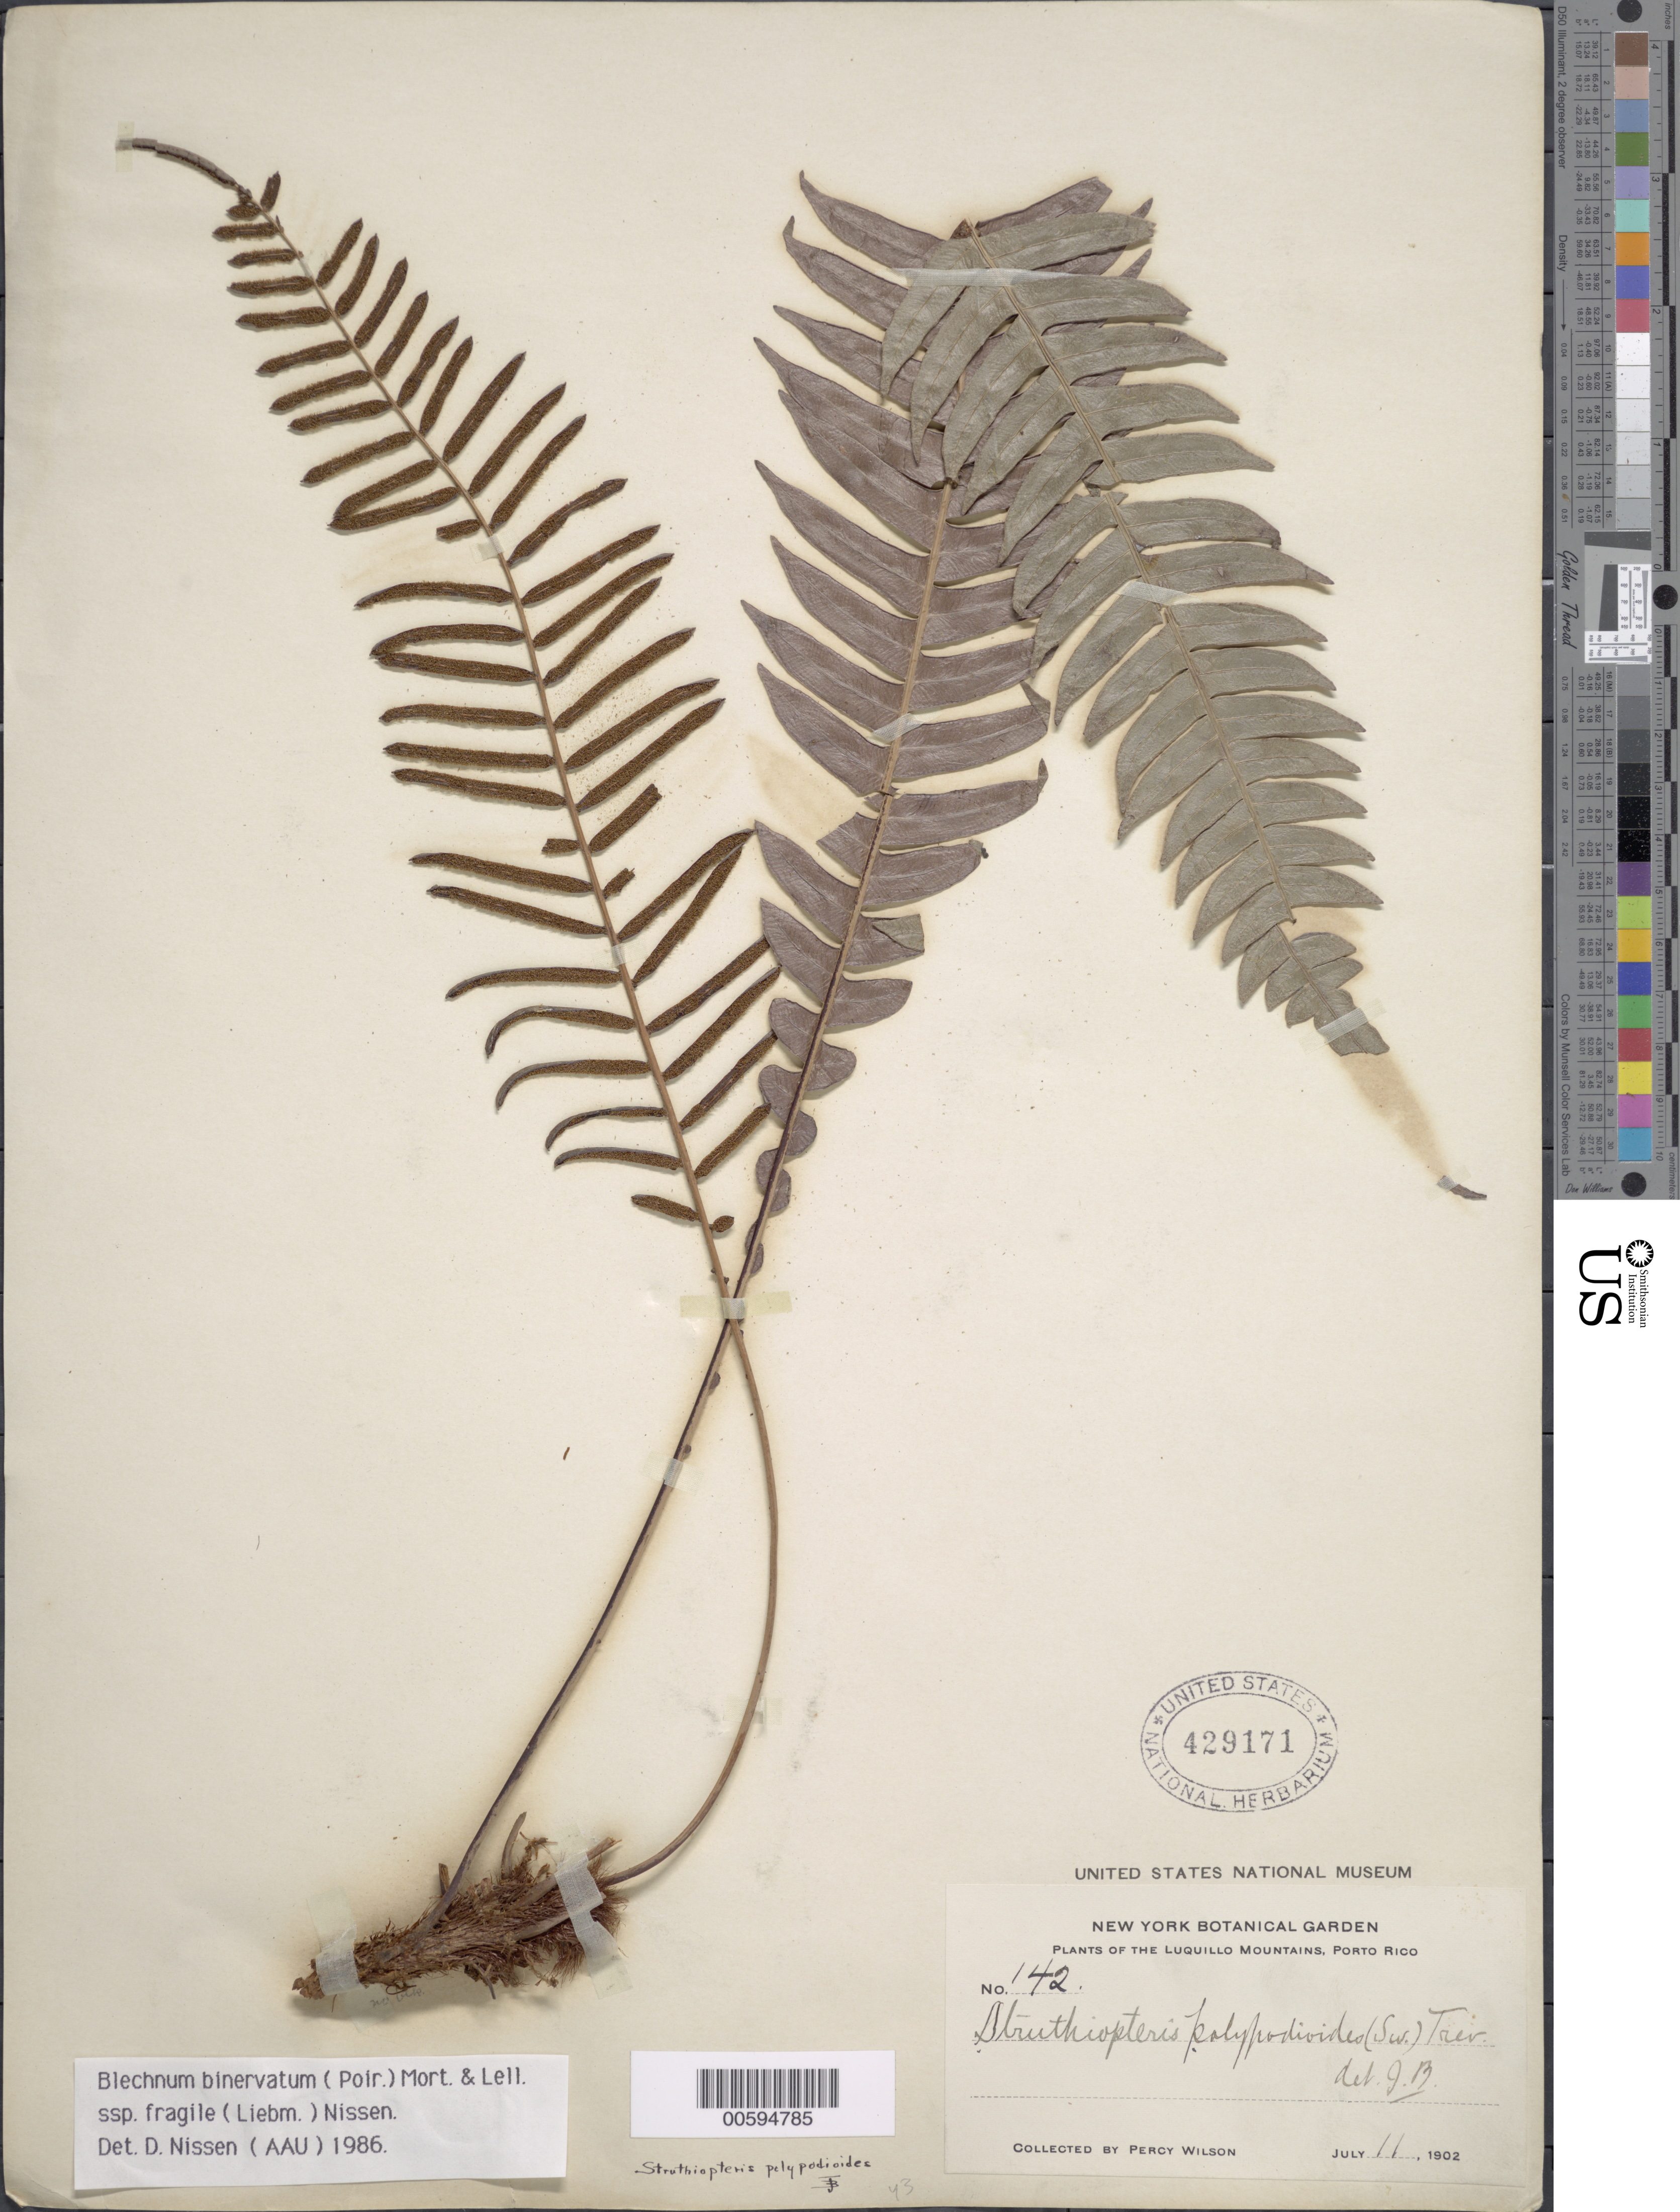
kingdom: Plantae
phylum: Tracheophyta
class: Polypodiopsida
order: Polypodiales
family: Blechnaceae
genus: Blechnum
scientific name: Blechnum binervatum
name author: (Poir.) C.V. Morton & Lellinger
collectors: P. Wilson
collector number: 142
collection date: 1902-07-11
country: Puerto Rico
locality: The Luquillo Mountains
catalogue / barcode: US 429171